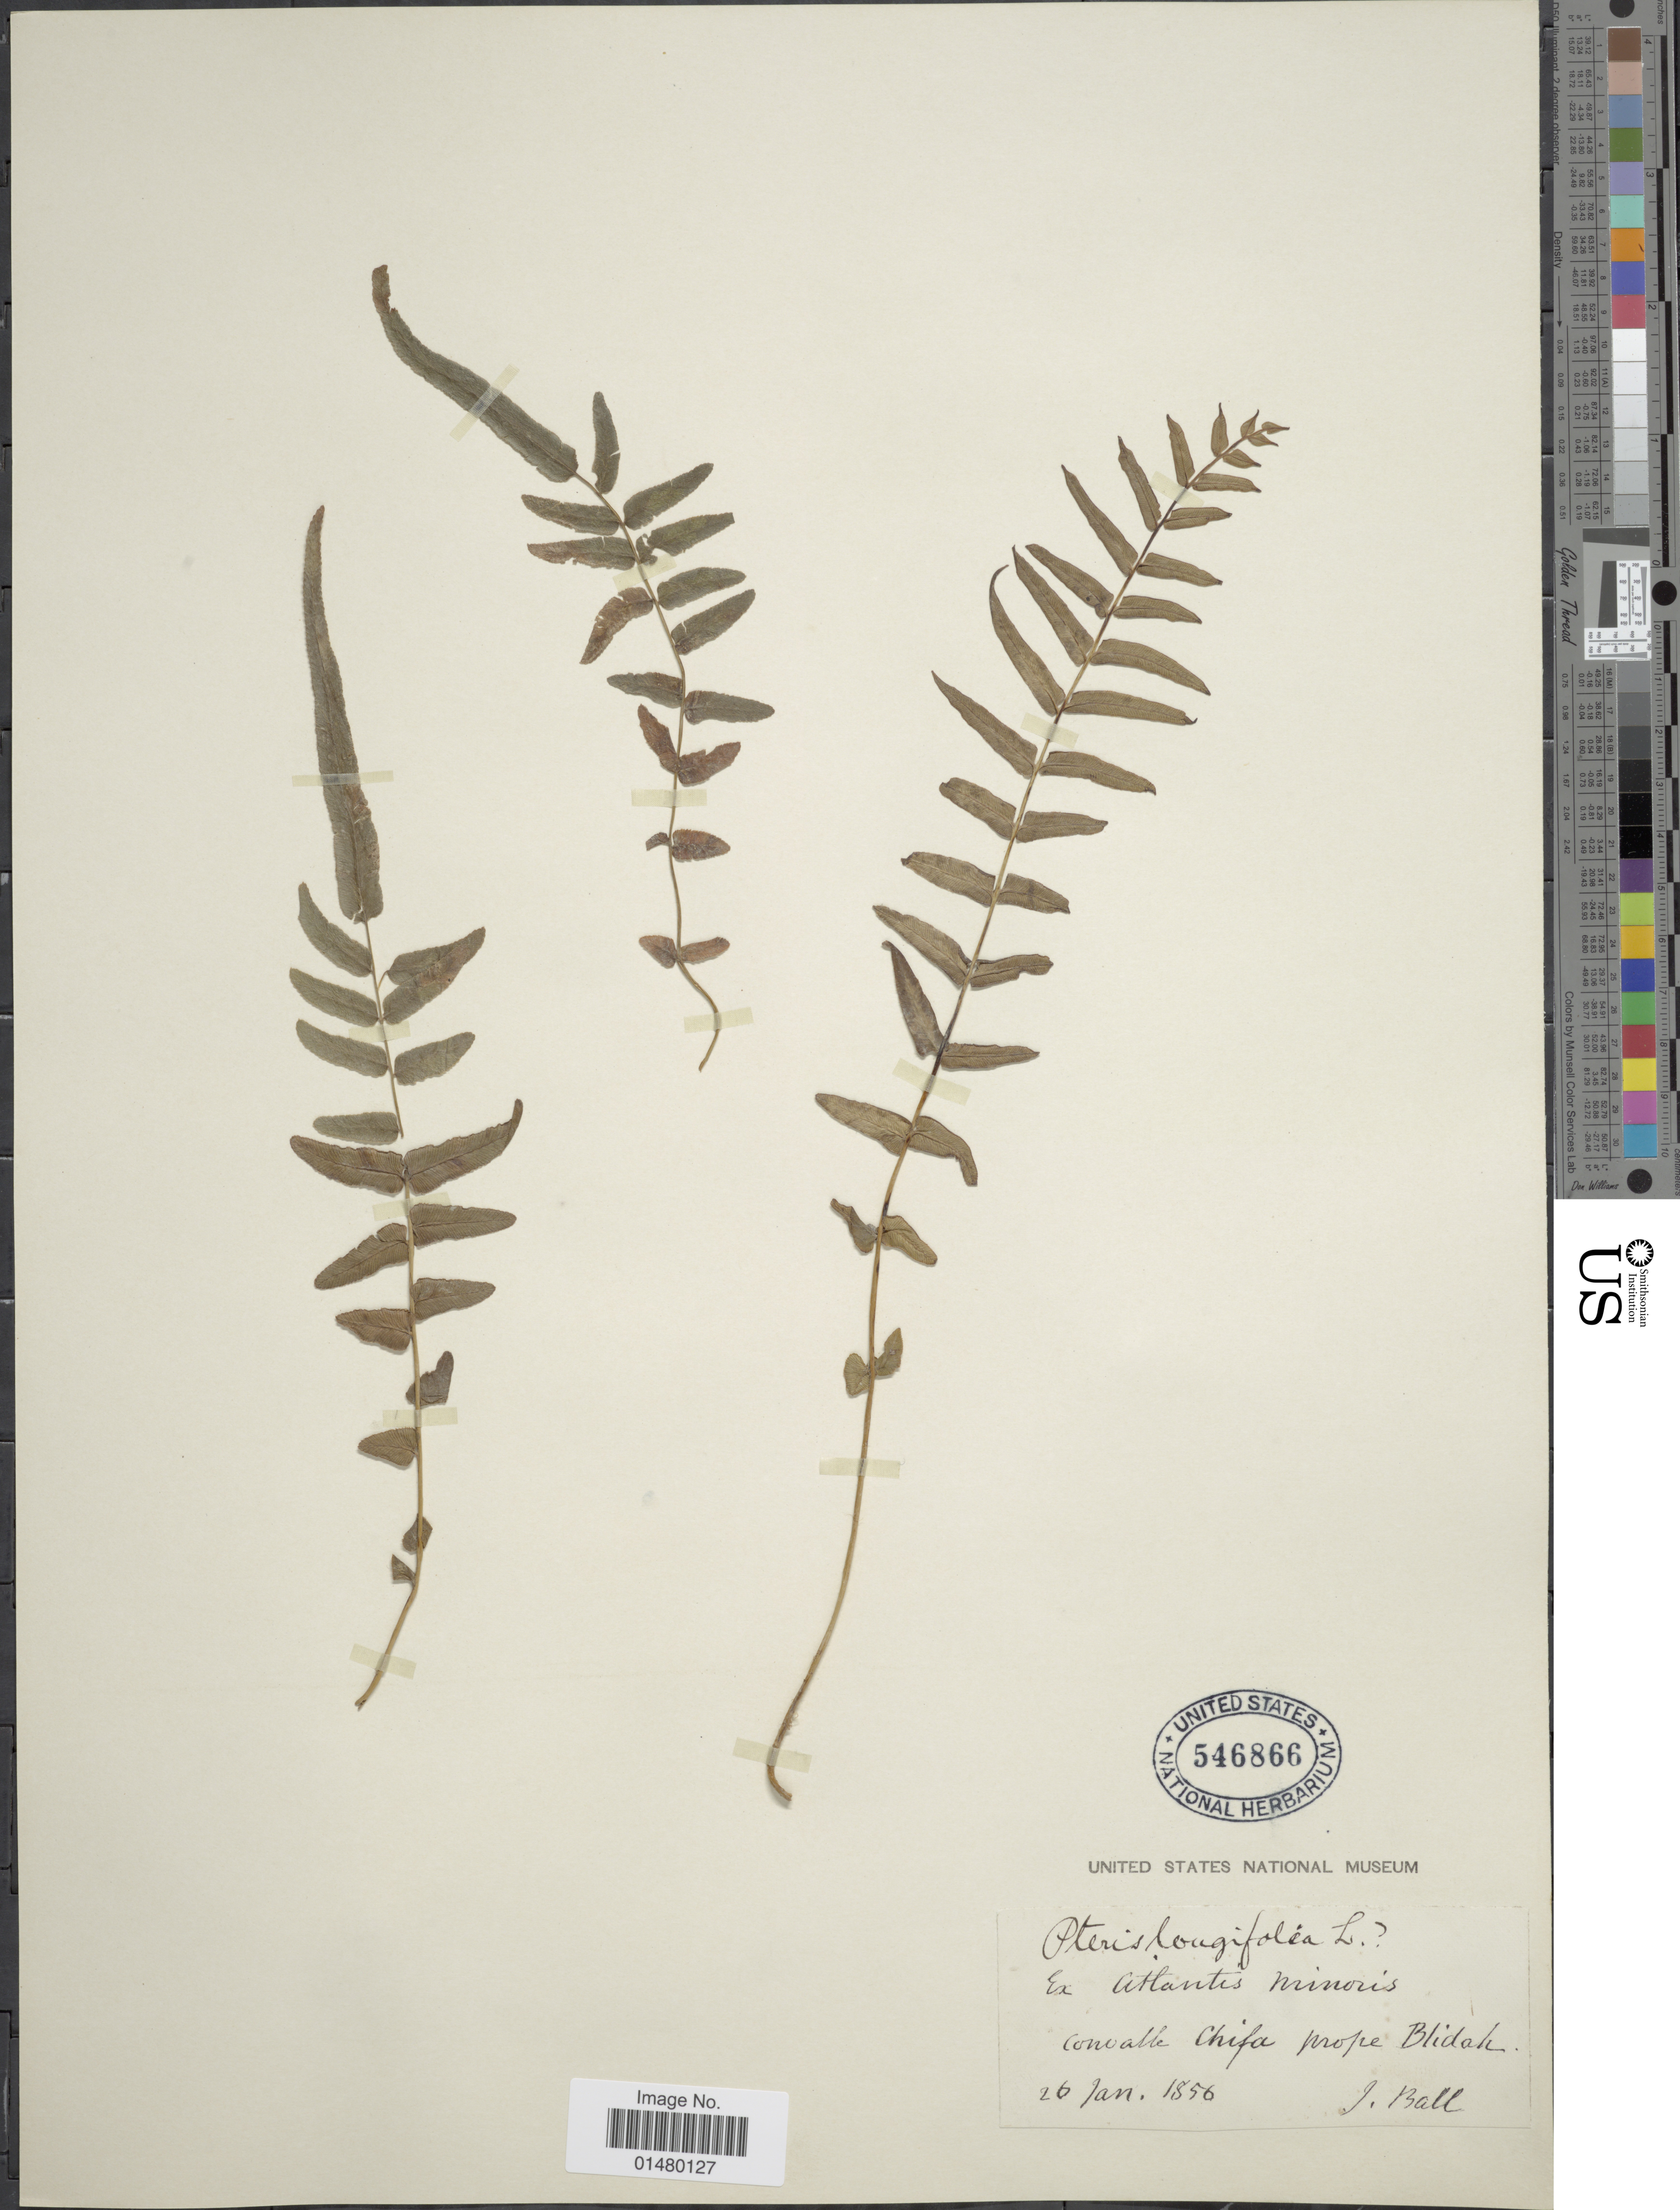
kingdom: Plantae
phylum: Tracheophyta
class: Polypodiopsida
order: Polypodiales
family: Pteridaceae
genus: Pteris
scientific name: Pteris vittata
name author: L.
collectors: J. Ball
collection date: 1856-01-26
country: Algeria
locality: Convalle Chifa prope Blidah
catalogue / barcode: US 546866